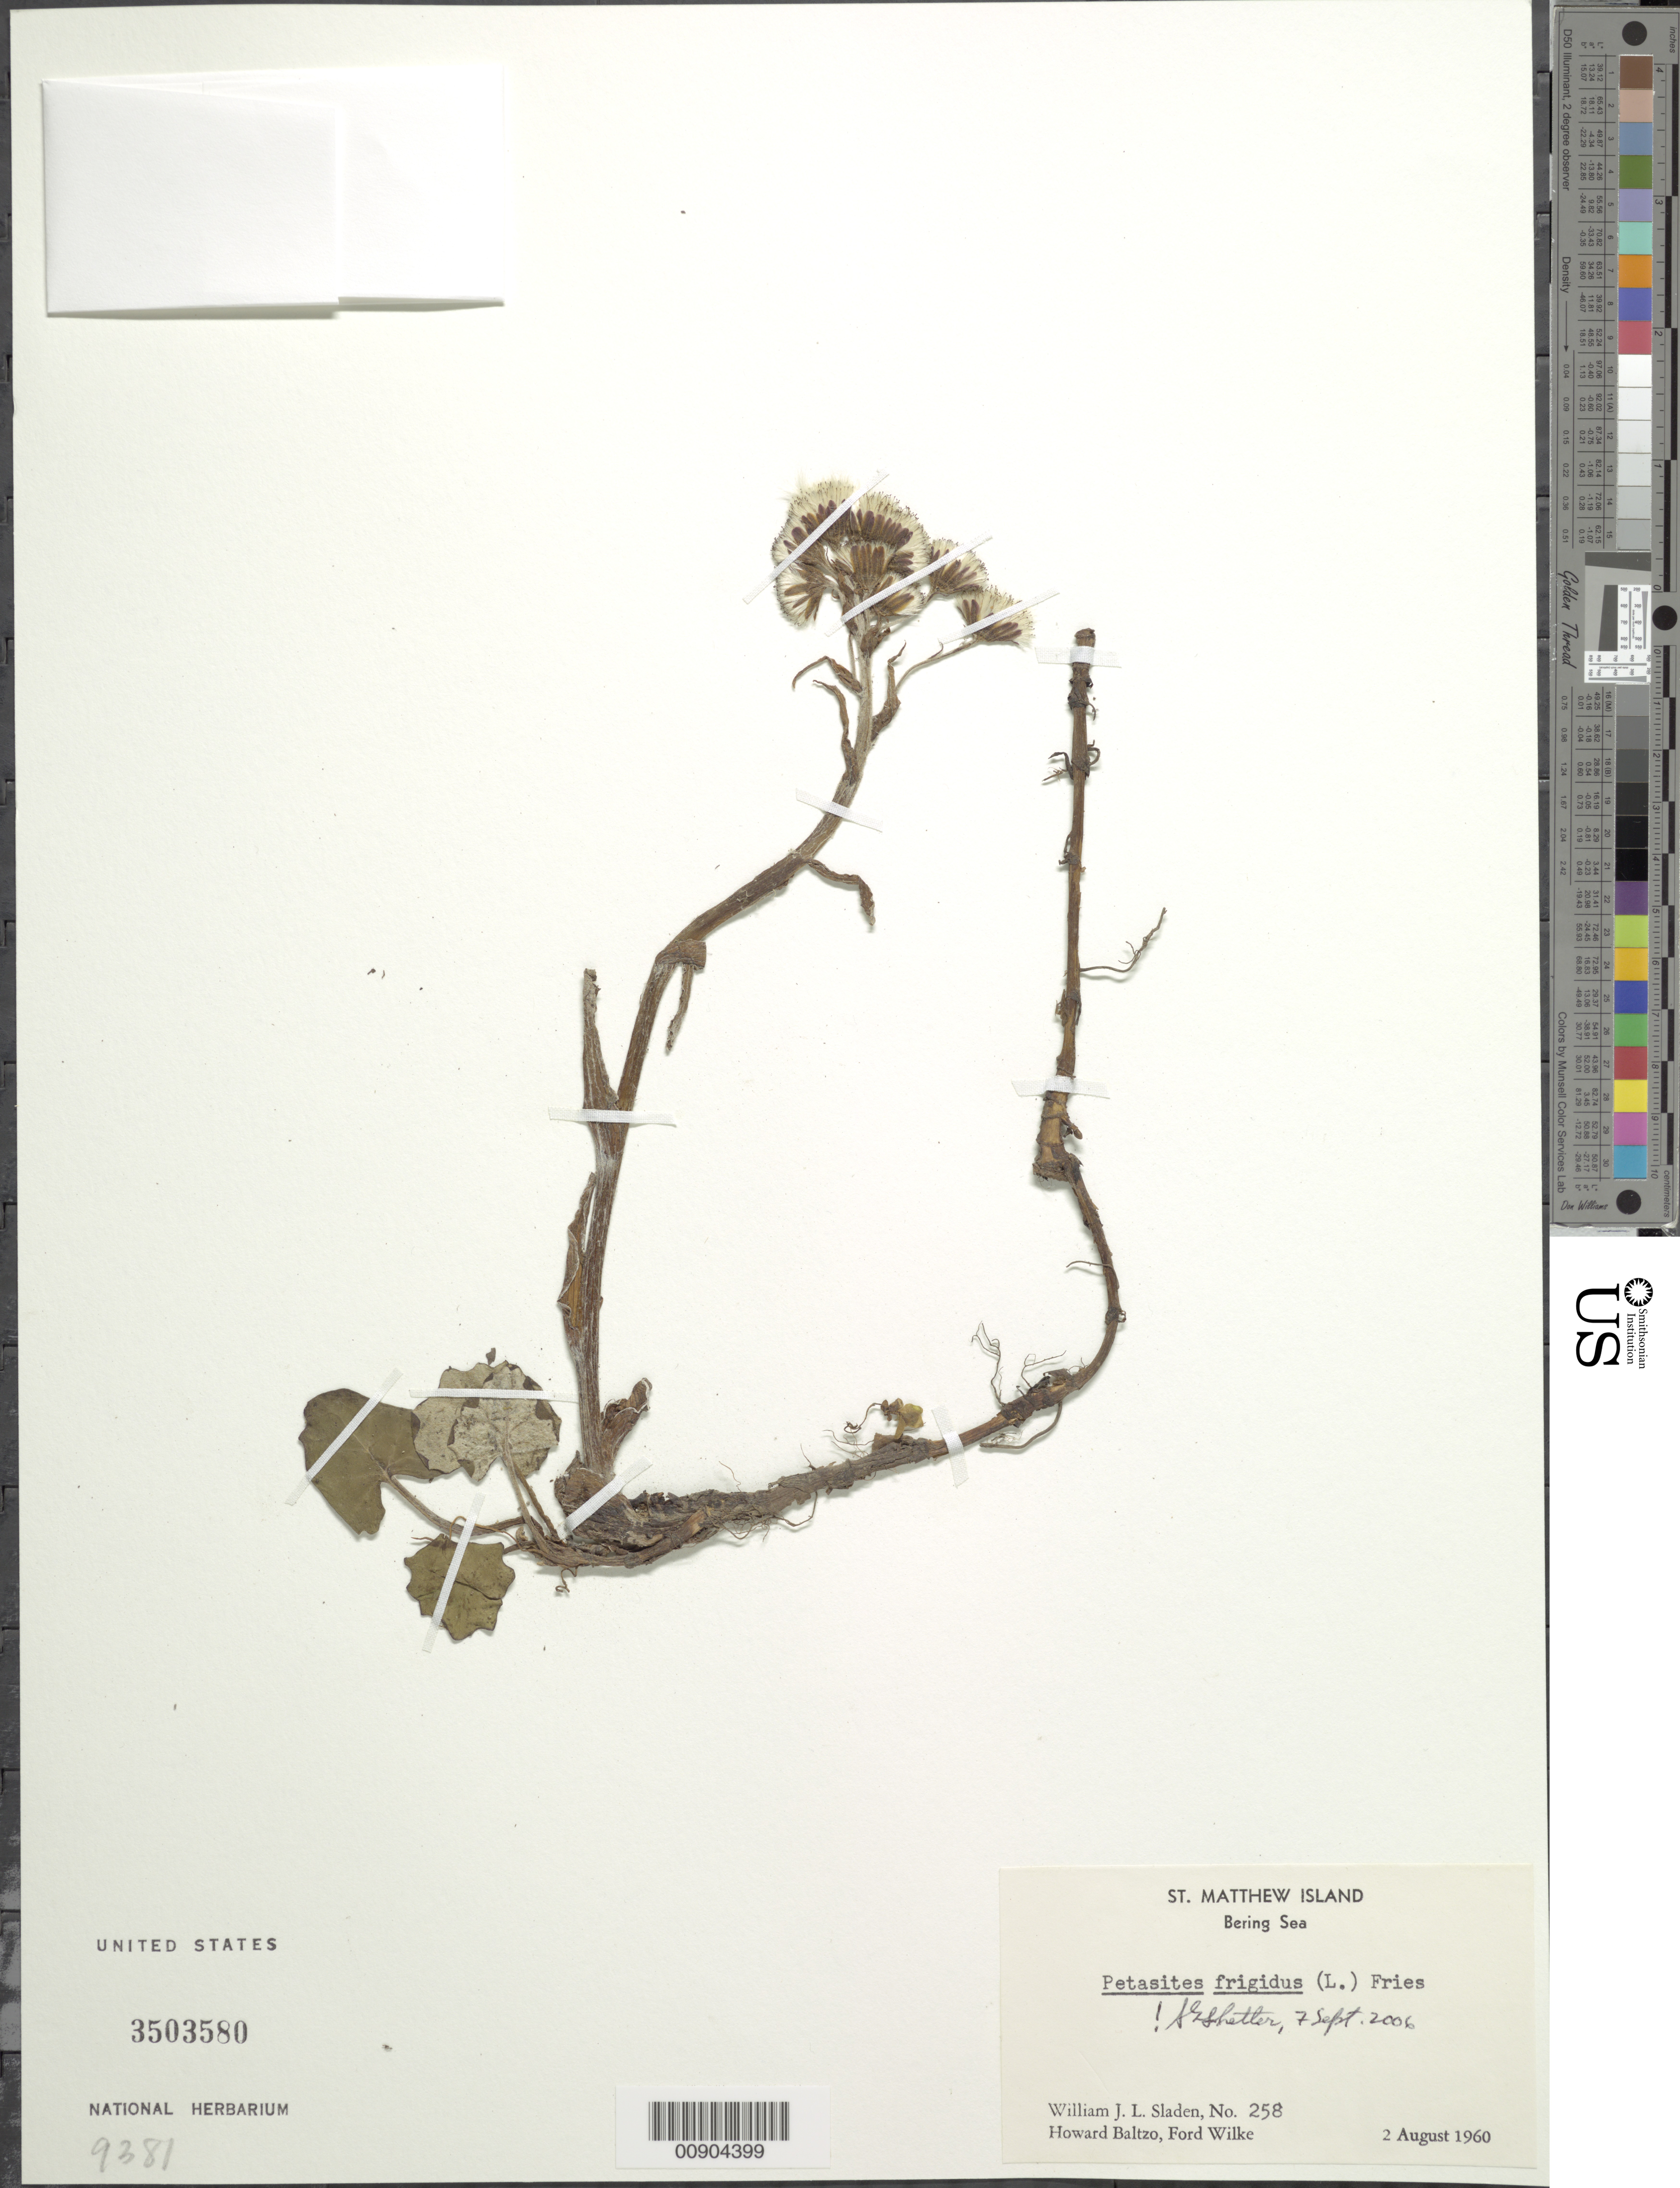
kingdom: Plantae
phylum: Tracheophyta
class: Magnoliopsida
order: Asterales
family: Asteraceae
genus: Petasites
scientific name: Petasites frigidus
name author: (L.) Fr.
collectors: W. Sladen, H. Baltzo & F. Wilke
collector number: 258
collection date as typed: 02 Aug 1960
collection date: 1960-08-02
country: United States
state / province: Alaska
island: St. Matthew Island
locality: St. Matthew Island, Bering Sea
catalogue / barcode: US 3503580